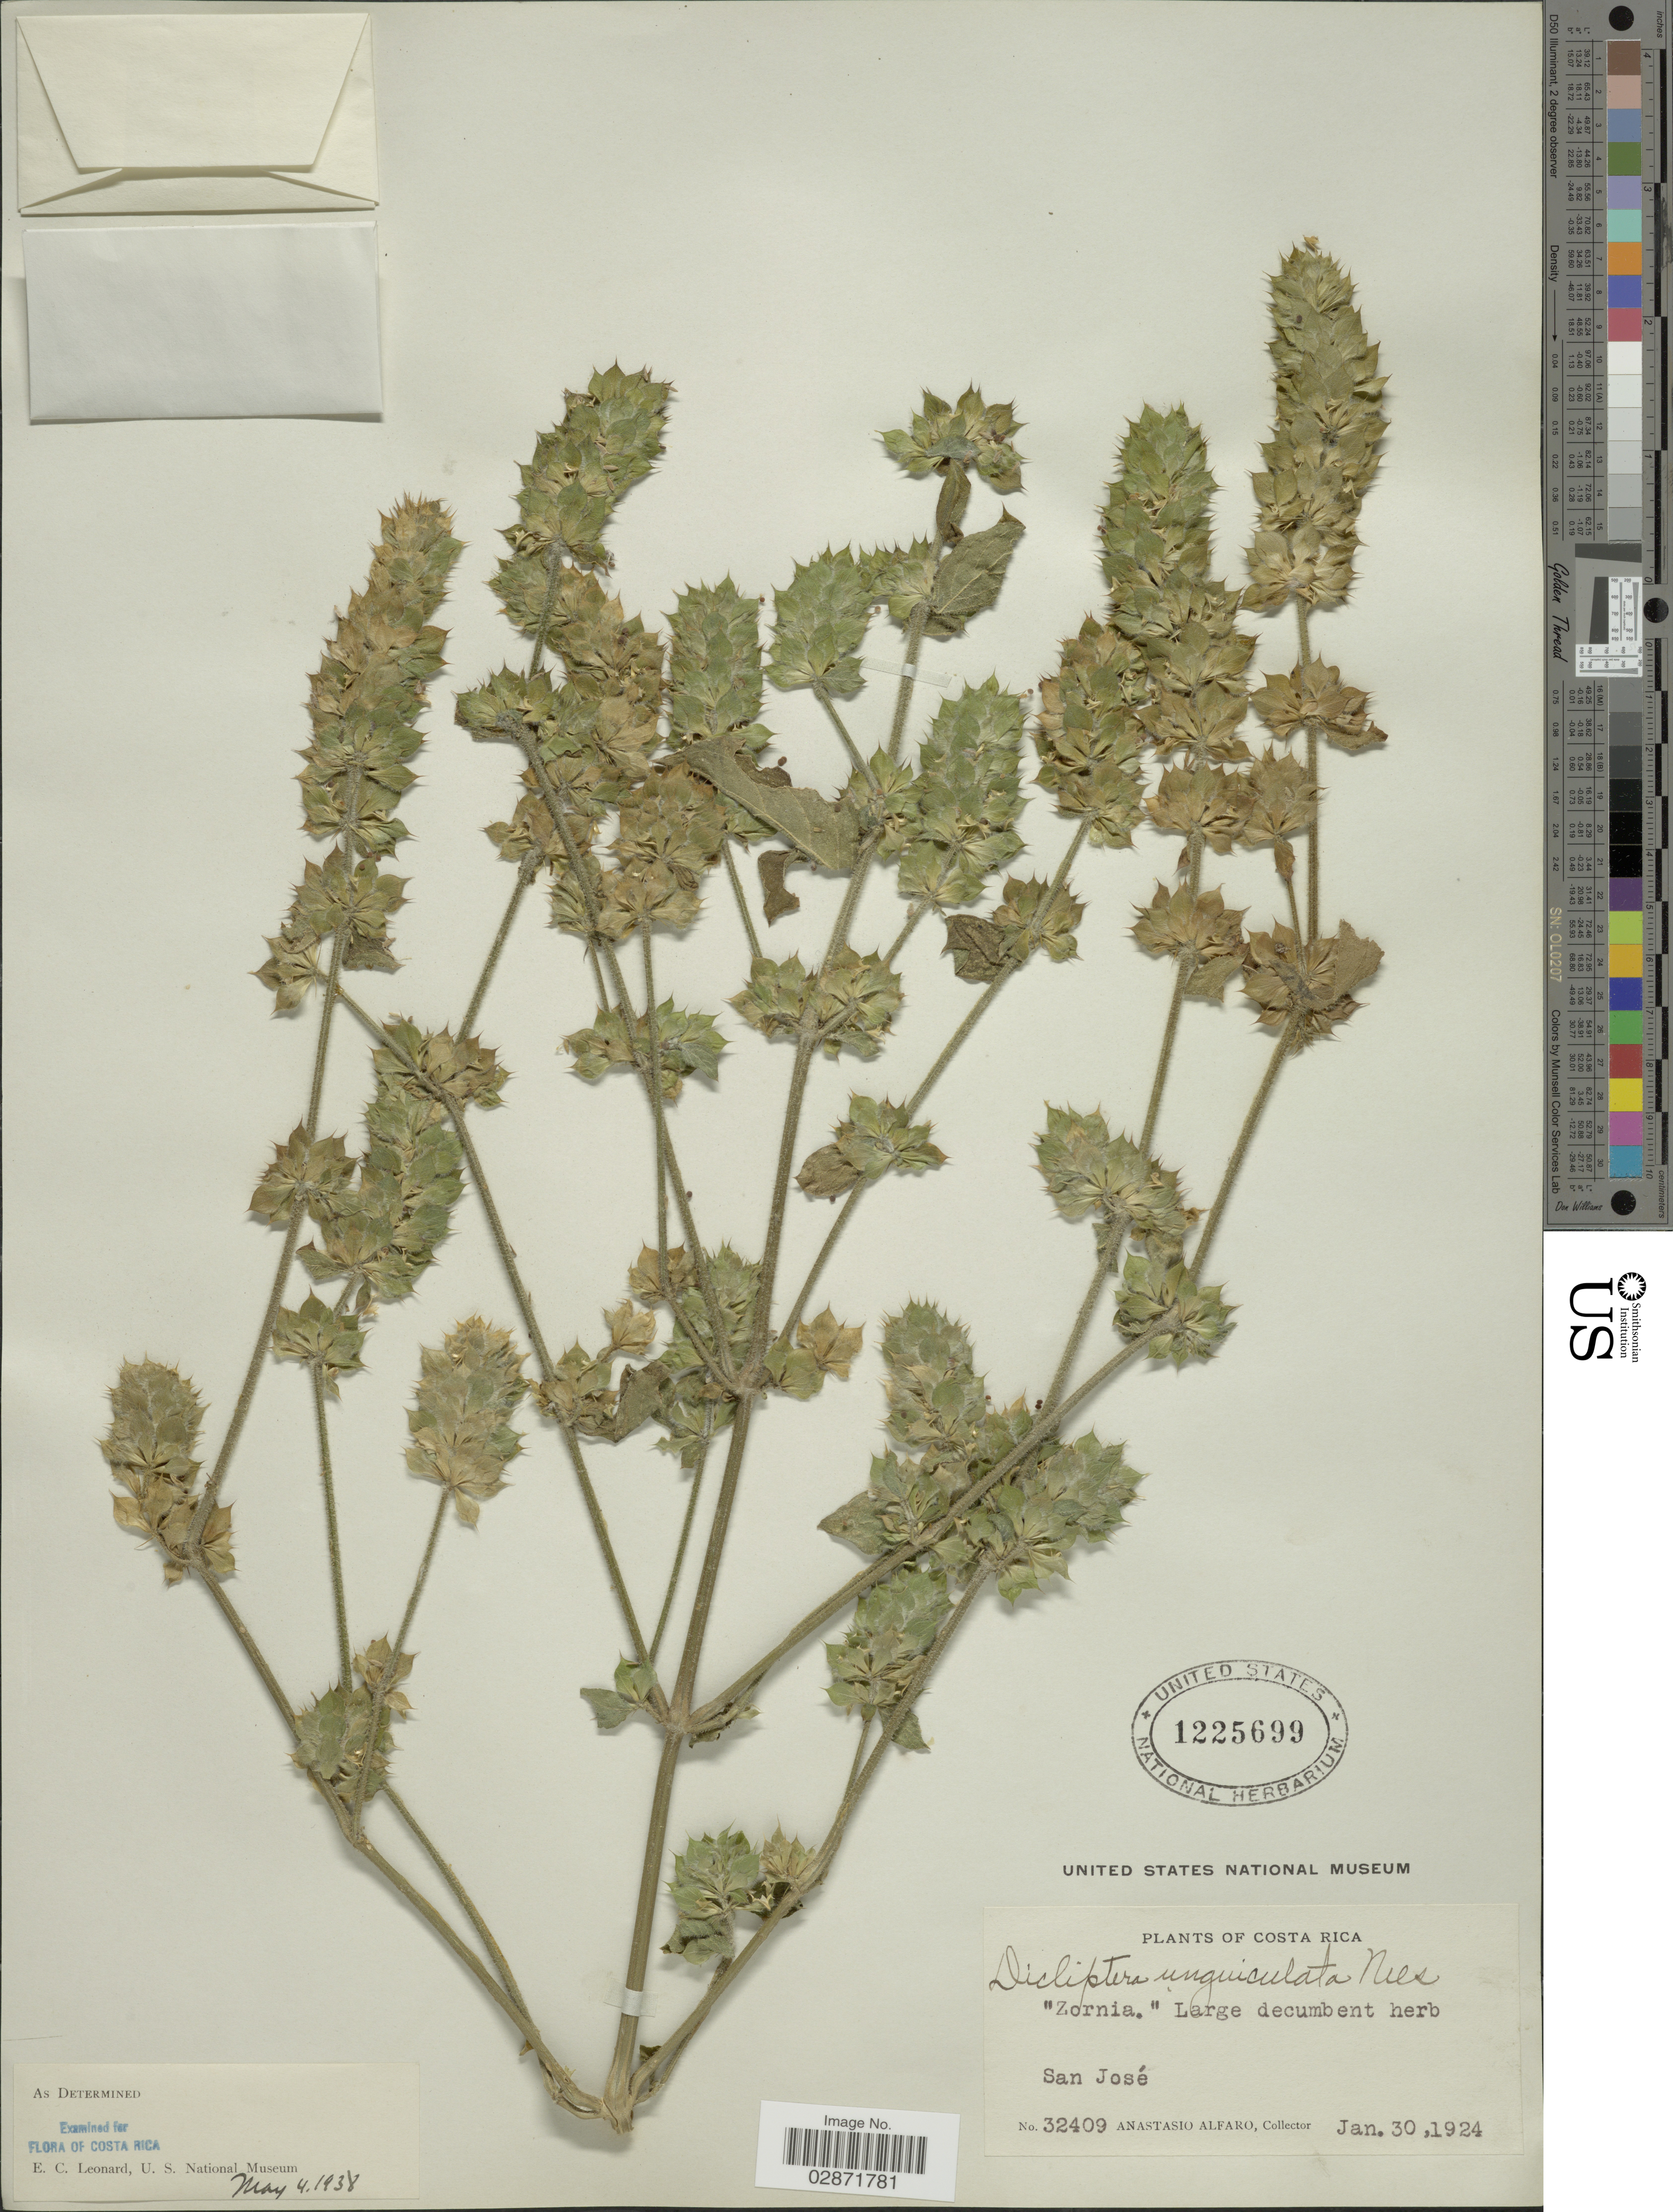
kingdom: Plantae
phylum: Tracheophyta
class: Magnoliopsida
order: Lamiales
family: Acanthaceae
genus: Dicliptera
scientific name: Dicliptera unguiculata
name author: Nees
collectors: A. Alfaro Gonzalez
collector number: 32409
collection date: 1924-01-30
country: Costa Rica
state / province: San José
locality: San José.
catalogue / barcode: US 1225699